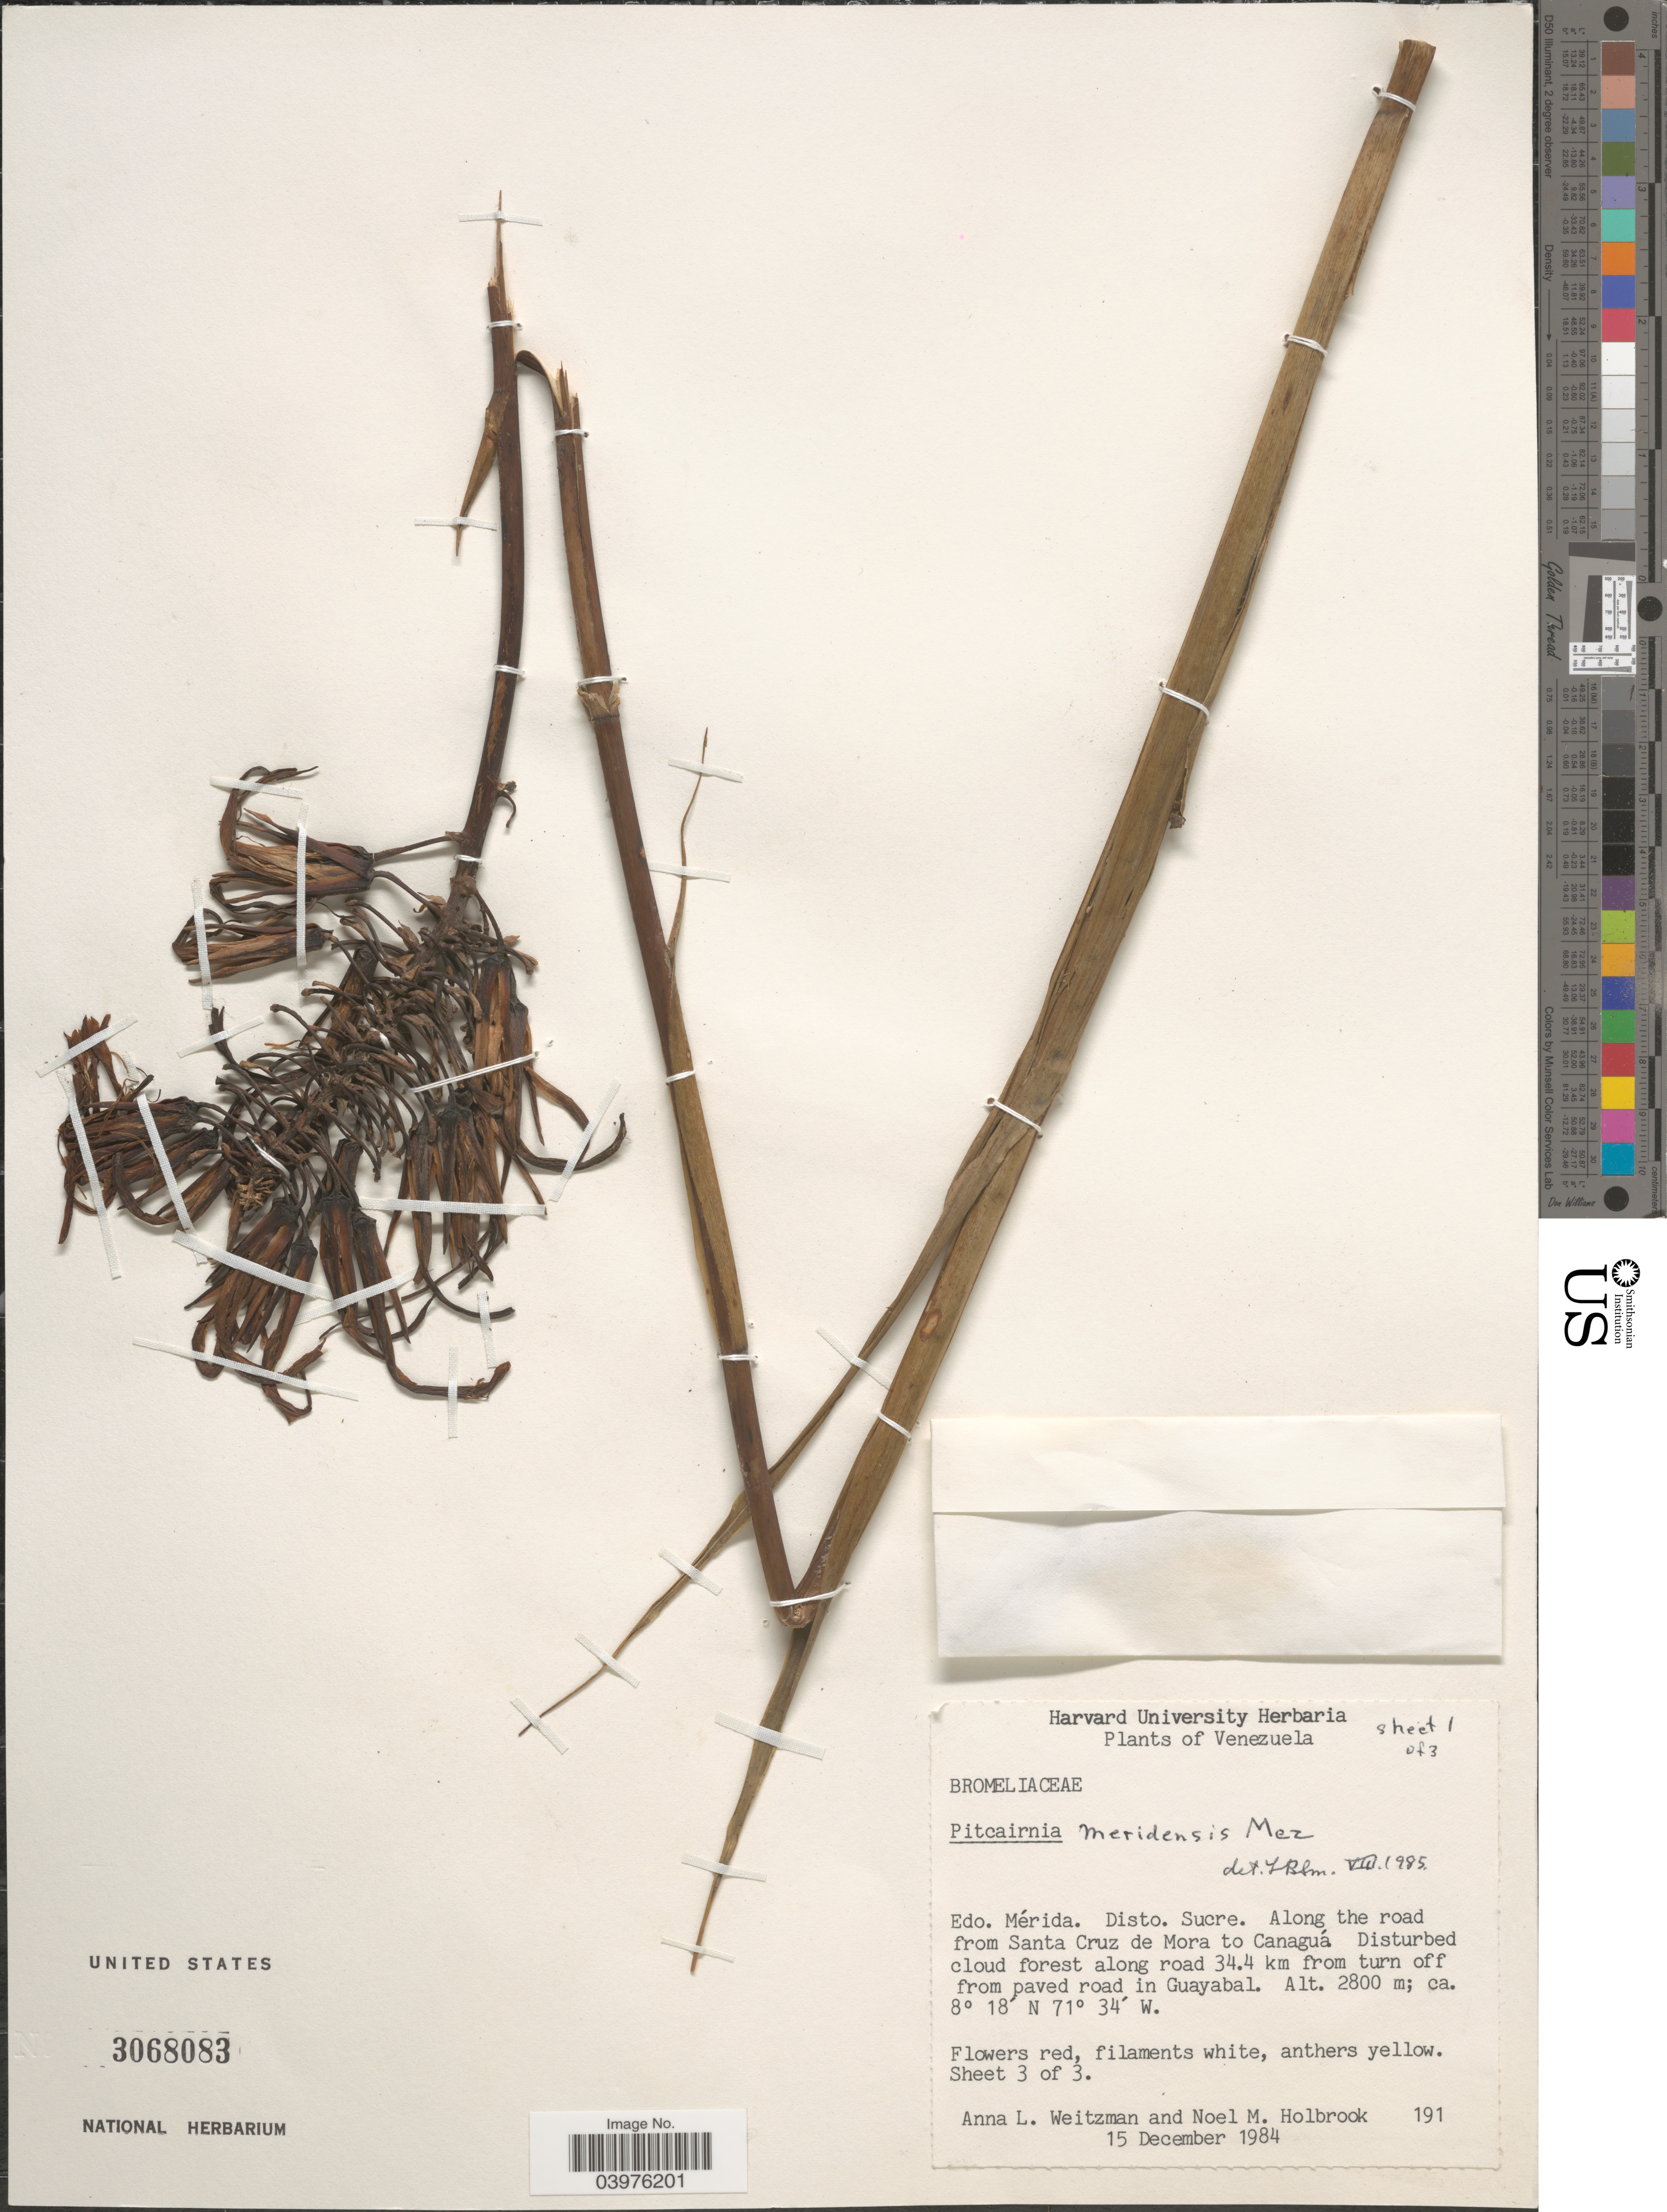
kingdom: Plantae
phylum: Tracheophyta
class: Liliopsida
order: Poales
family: Bromeliaceae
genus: Pitcairnia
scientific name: Pitcairnia meridensis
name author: (Klotzsch & Mez) Mez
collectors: A. L. Weitzman & N. M. Holbrook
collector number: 191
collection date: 1984-12-15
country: Venezuela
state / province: Merida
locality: Disto. Sucre. Along the road from Santa Cruz de Mora to Canaguá. Disturbed cloud forest along road 34.4 km from turn off from paved road in Guayabal.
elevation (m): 2800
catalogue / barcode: US 3068083